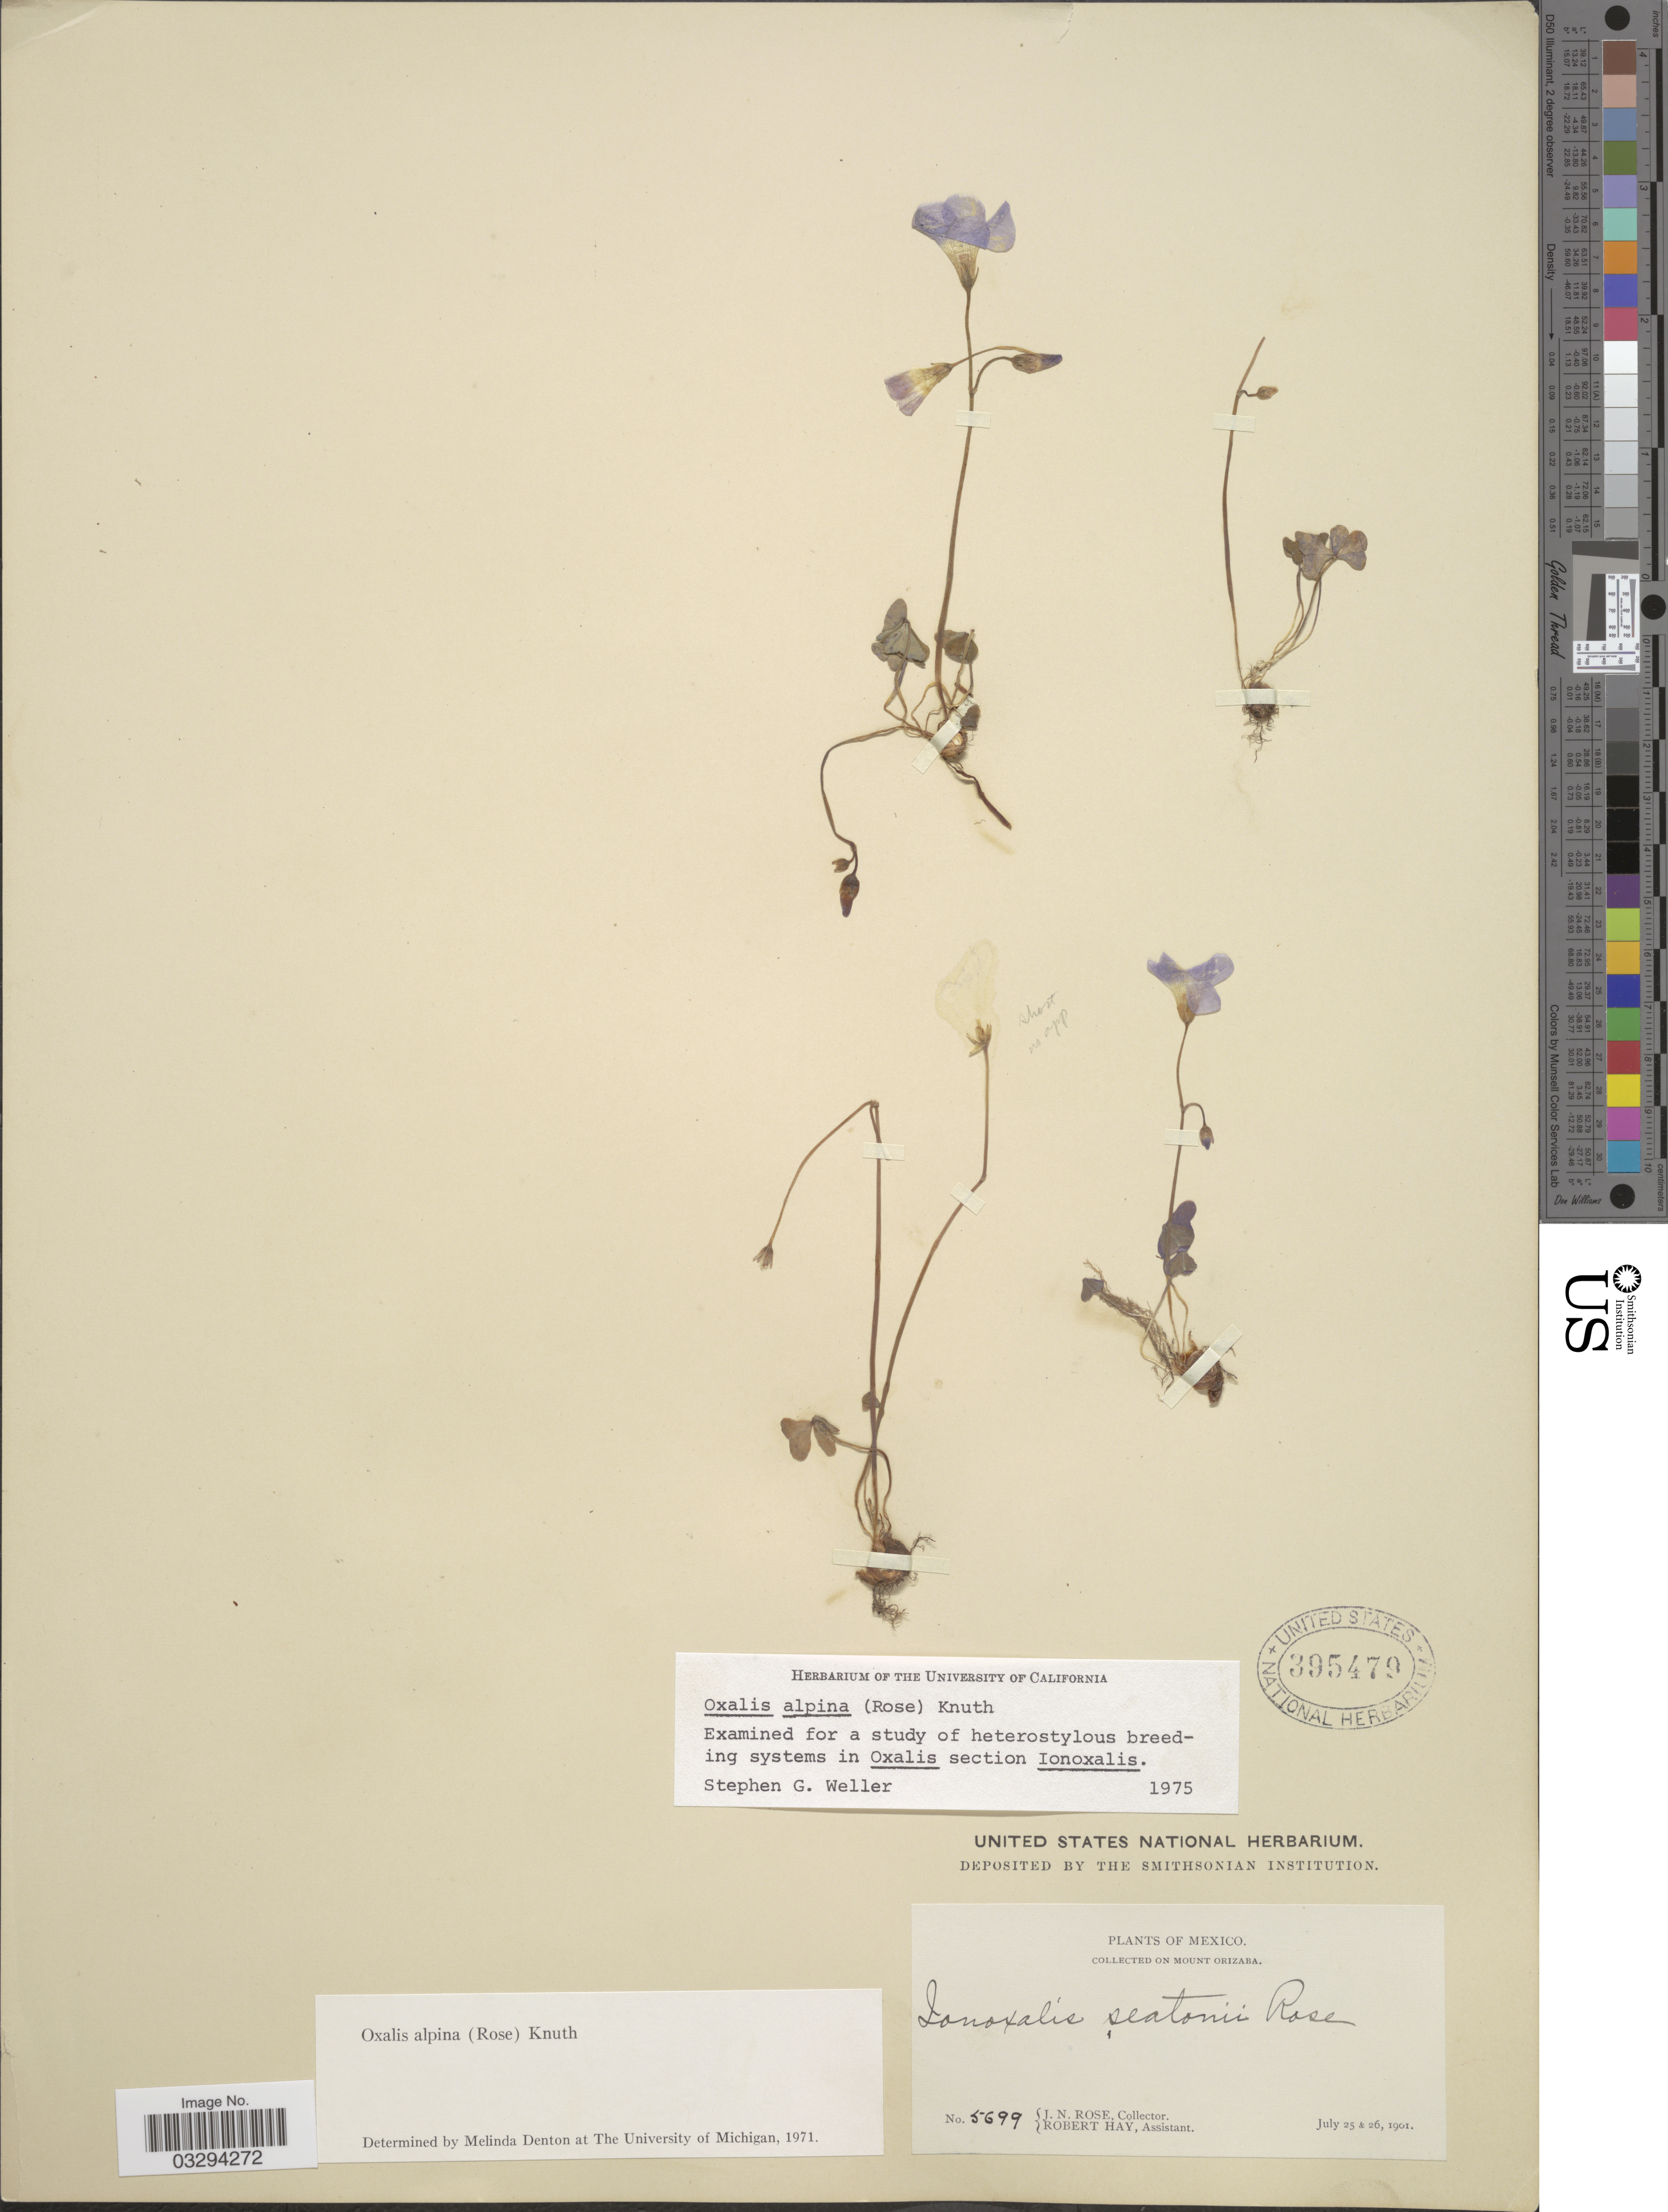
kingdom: Plantae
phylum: Tracheophyta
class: Magnoliopsida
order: Oxalidales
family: Oxalidaceae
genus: Oxalis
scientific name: Oxalis alpina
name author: (Rose) R. Knuth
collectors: J. N. Rose & R. Hay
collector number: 5699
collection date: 1901-07-25/1901-07-26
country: Mexico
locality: On Mount Orizaba.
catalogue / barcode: US 395479